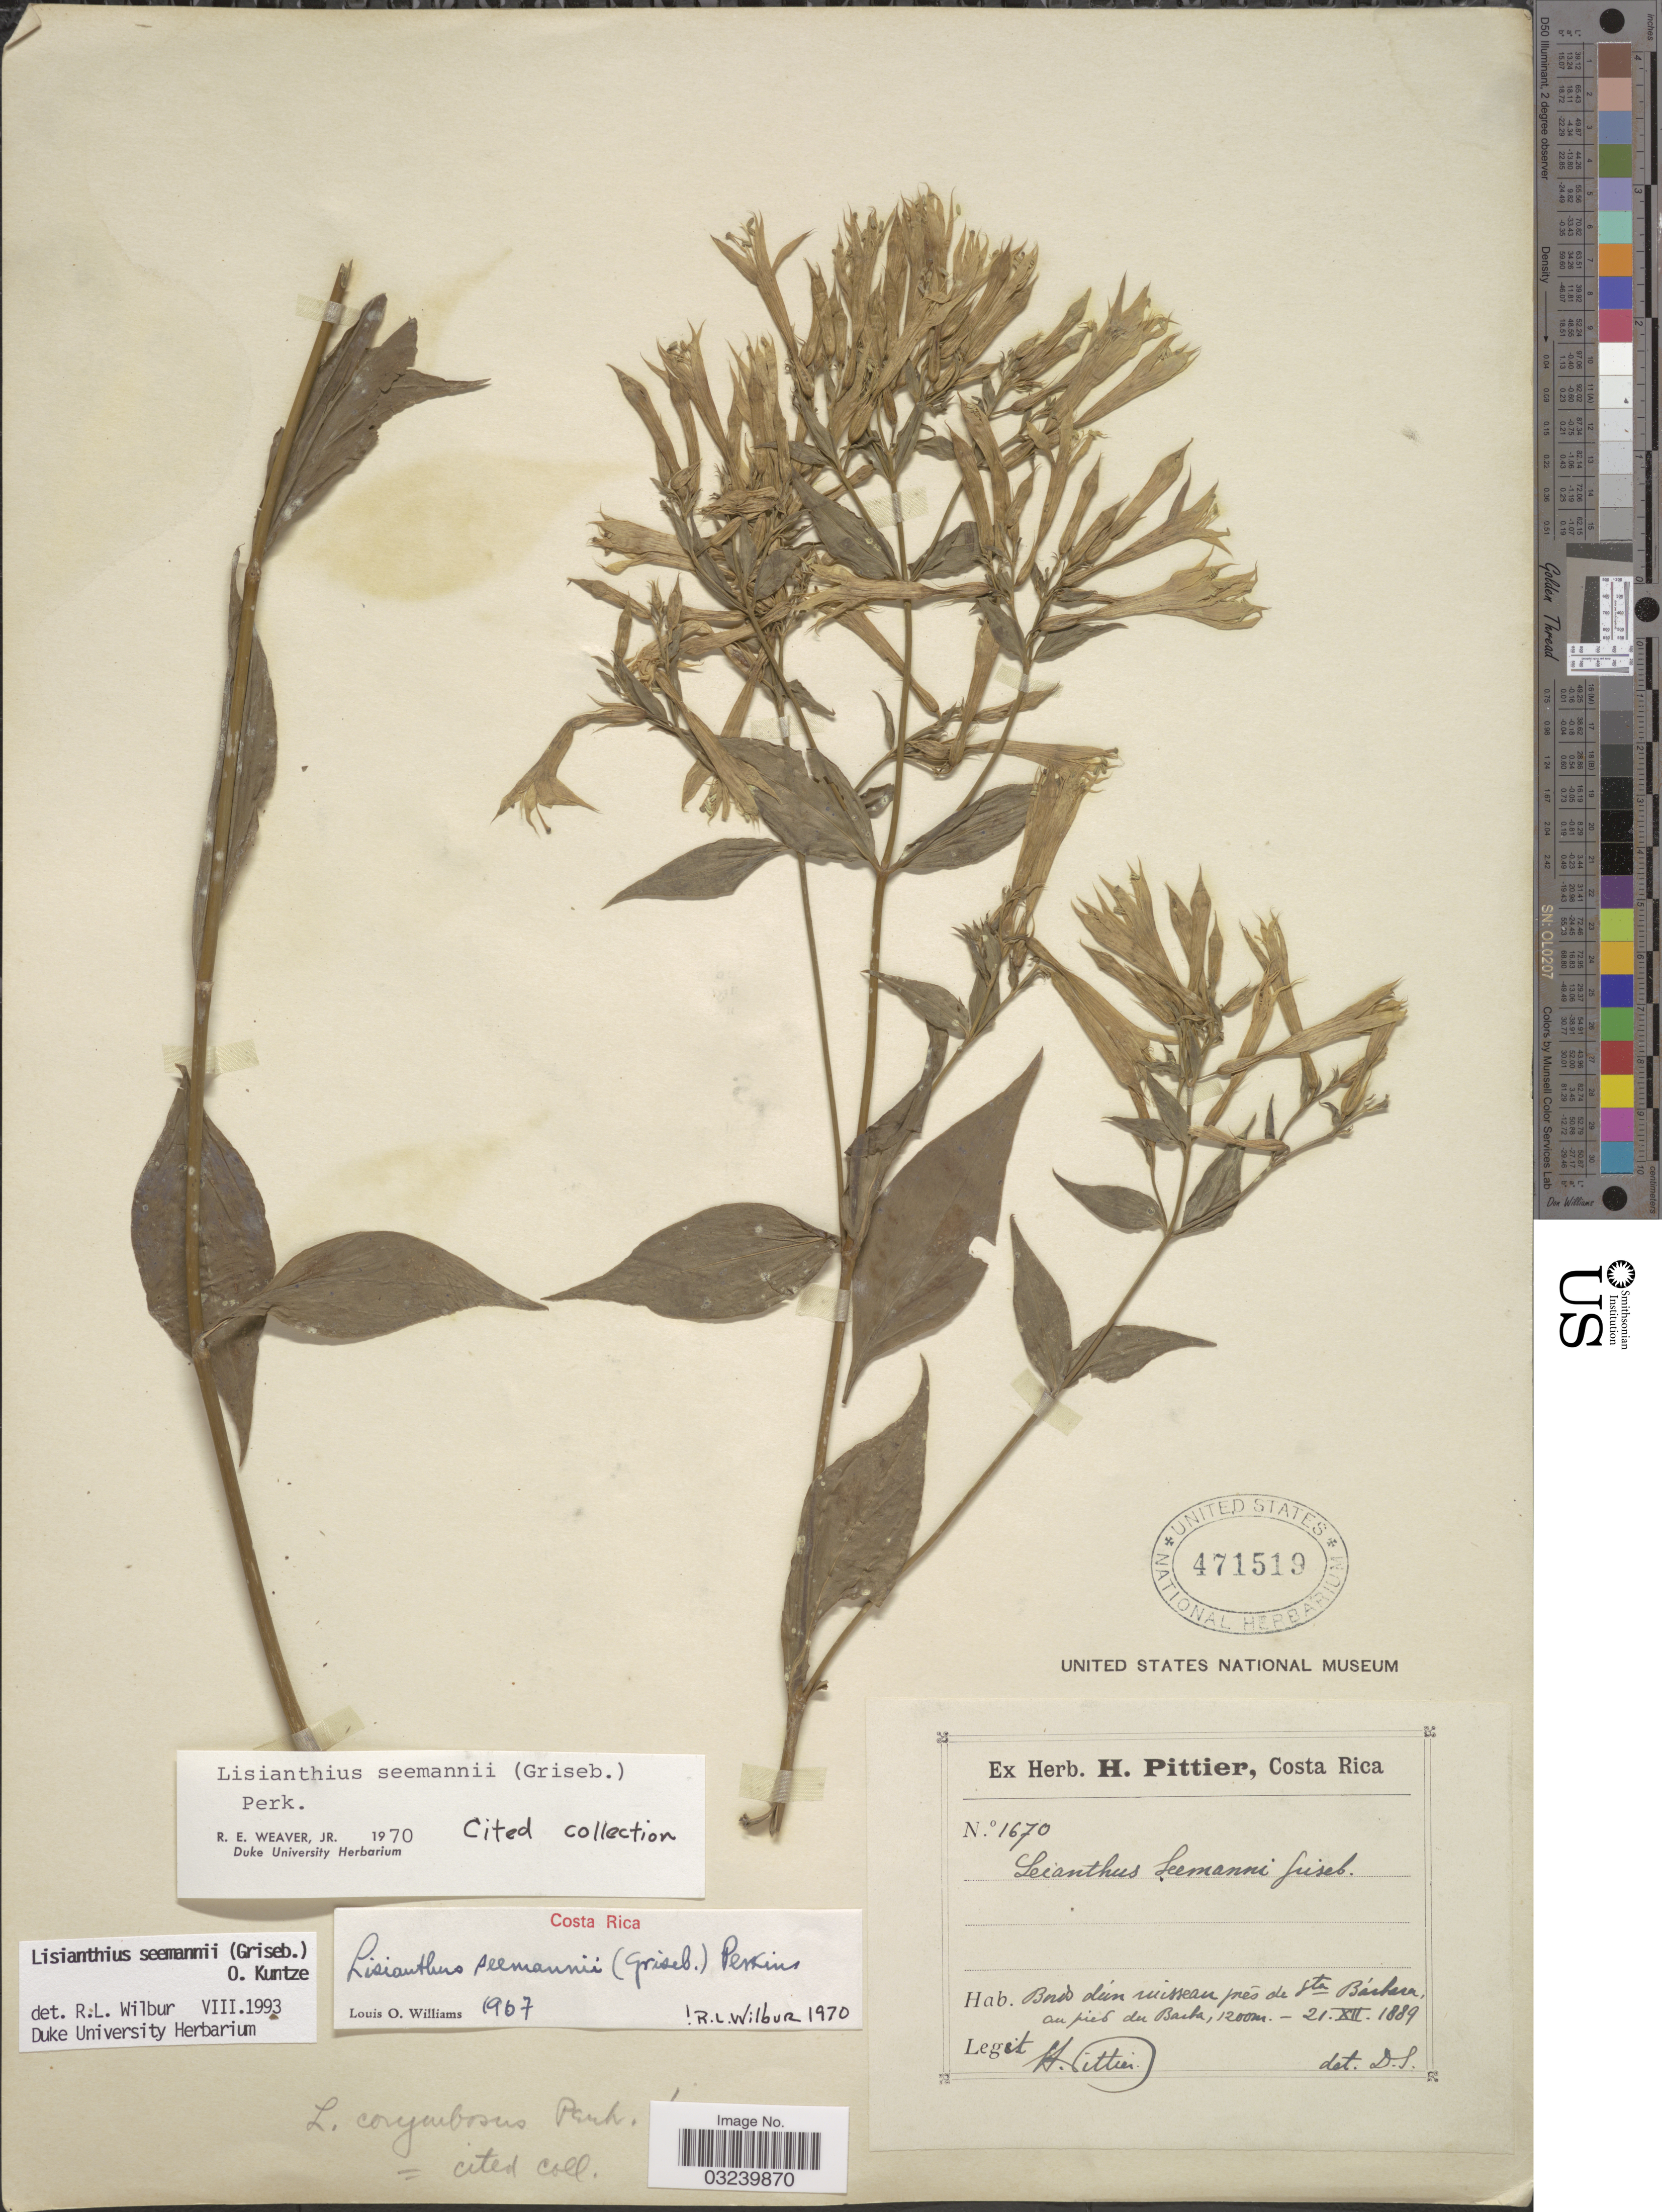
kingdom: Plantae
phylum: Tracheophyta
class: Magnoliopsida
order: Gentianales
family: Gentianaceae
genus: Lisianthius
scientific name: Lisianthius seemannii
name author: (Griseb.) Kuntze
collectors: H. F. Pittier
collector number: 1670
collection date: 1889-12-21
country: Costa Rica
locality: Bords d'un ruisseau prés de Sta Bárbara, au pied du Barba.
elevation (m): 1200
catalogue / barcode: US 471519